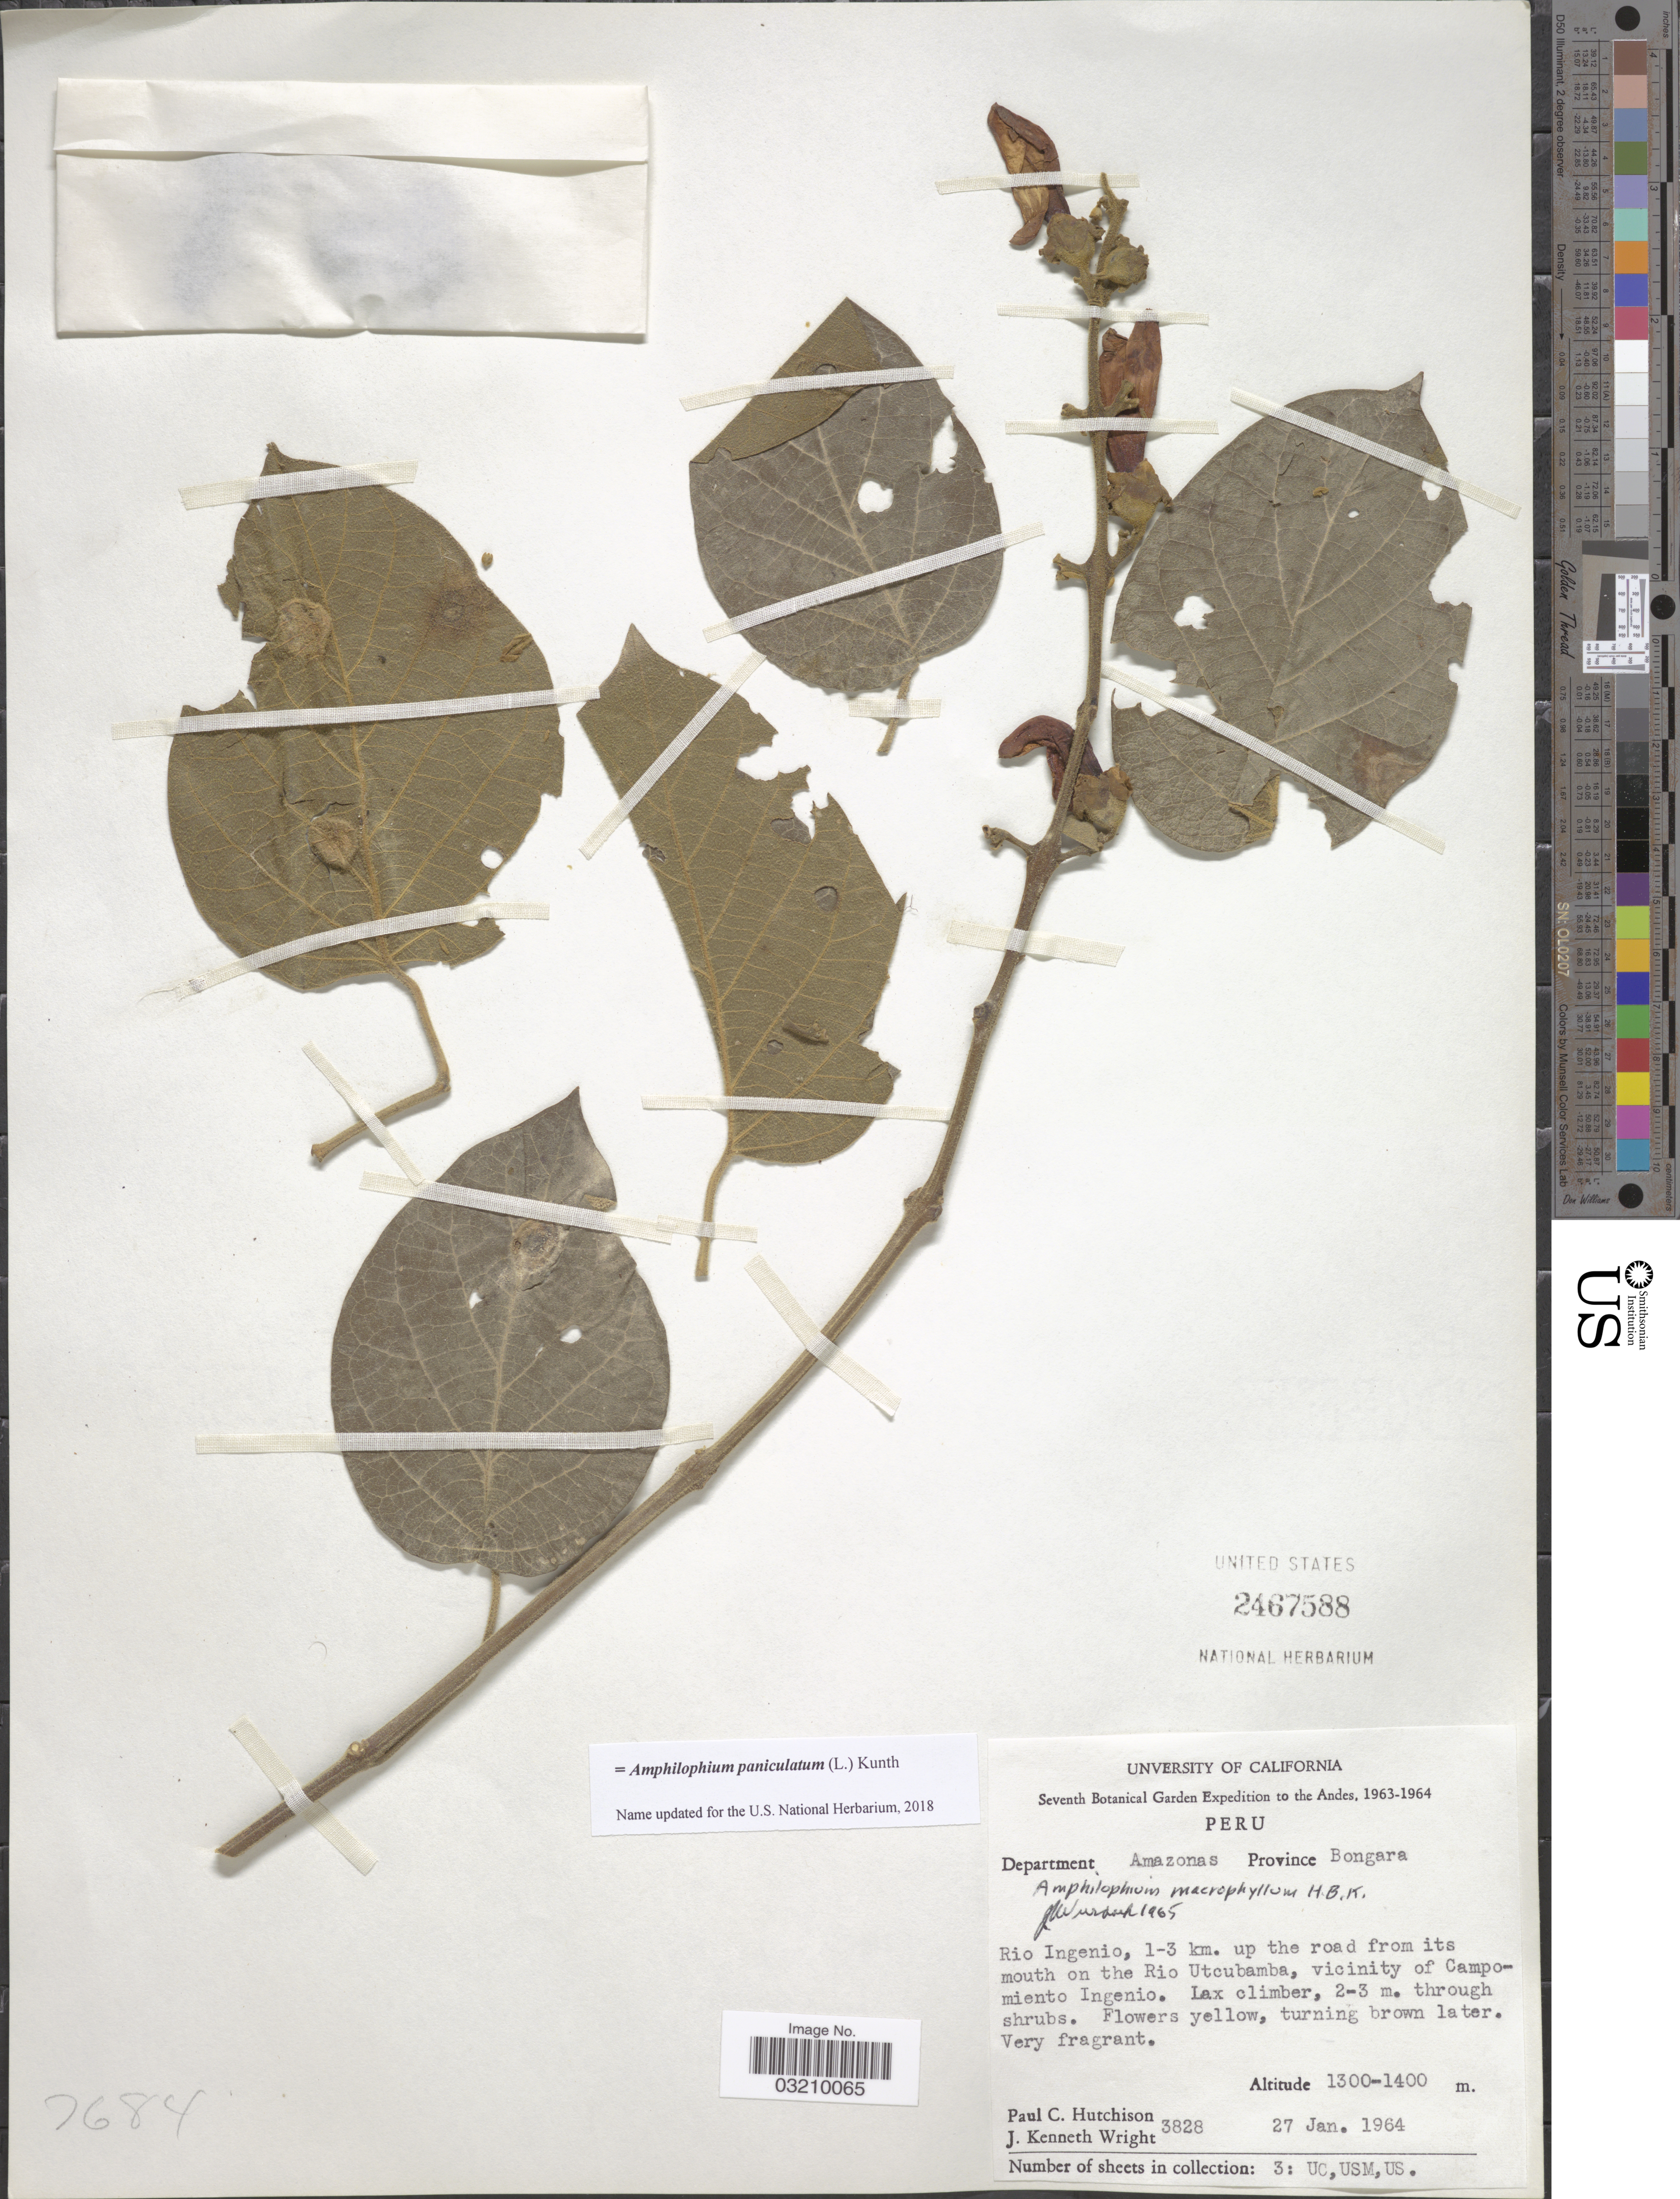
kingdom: Plantae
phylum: Tracheophyta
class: Magnoliopsida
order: Lamiales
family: Bignoniaceae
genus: Amphilophium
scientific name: Amphilophium paniculatum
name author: (L.) Kunth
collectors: P. C. Hutchison & J. K. Wright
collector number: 3828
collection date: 1964-01-27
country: Peru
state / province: Amazonas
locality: Andes. Department Amazonas. Province Bongara. Rio Ingenio, 1-3 km. up the road from its mouth on the Rio Utcubamba, vicinity of Campomiento Ingenio.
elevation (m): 1300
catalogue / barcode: US 2467588